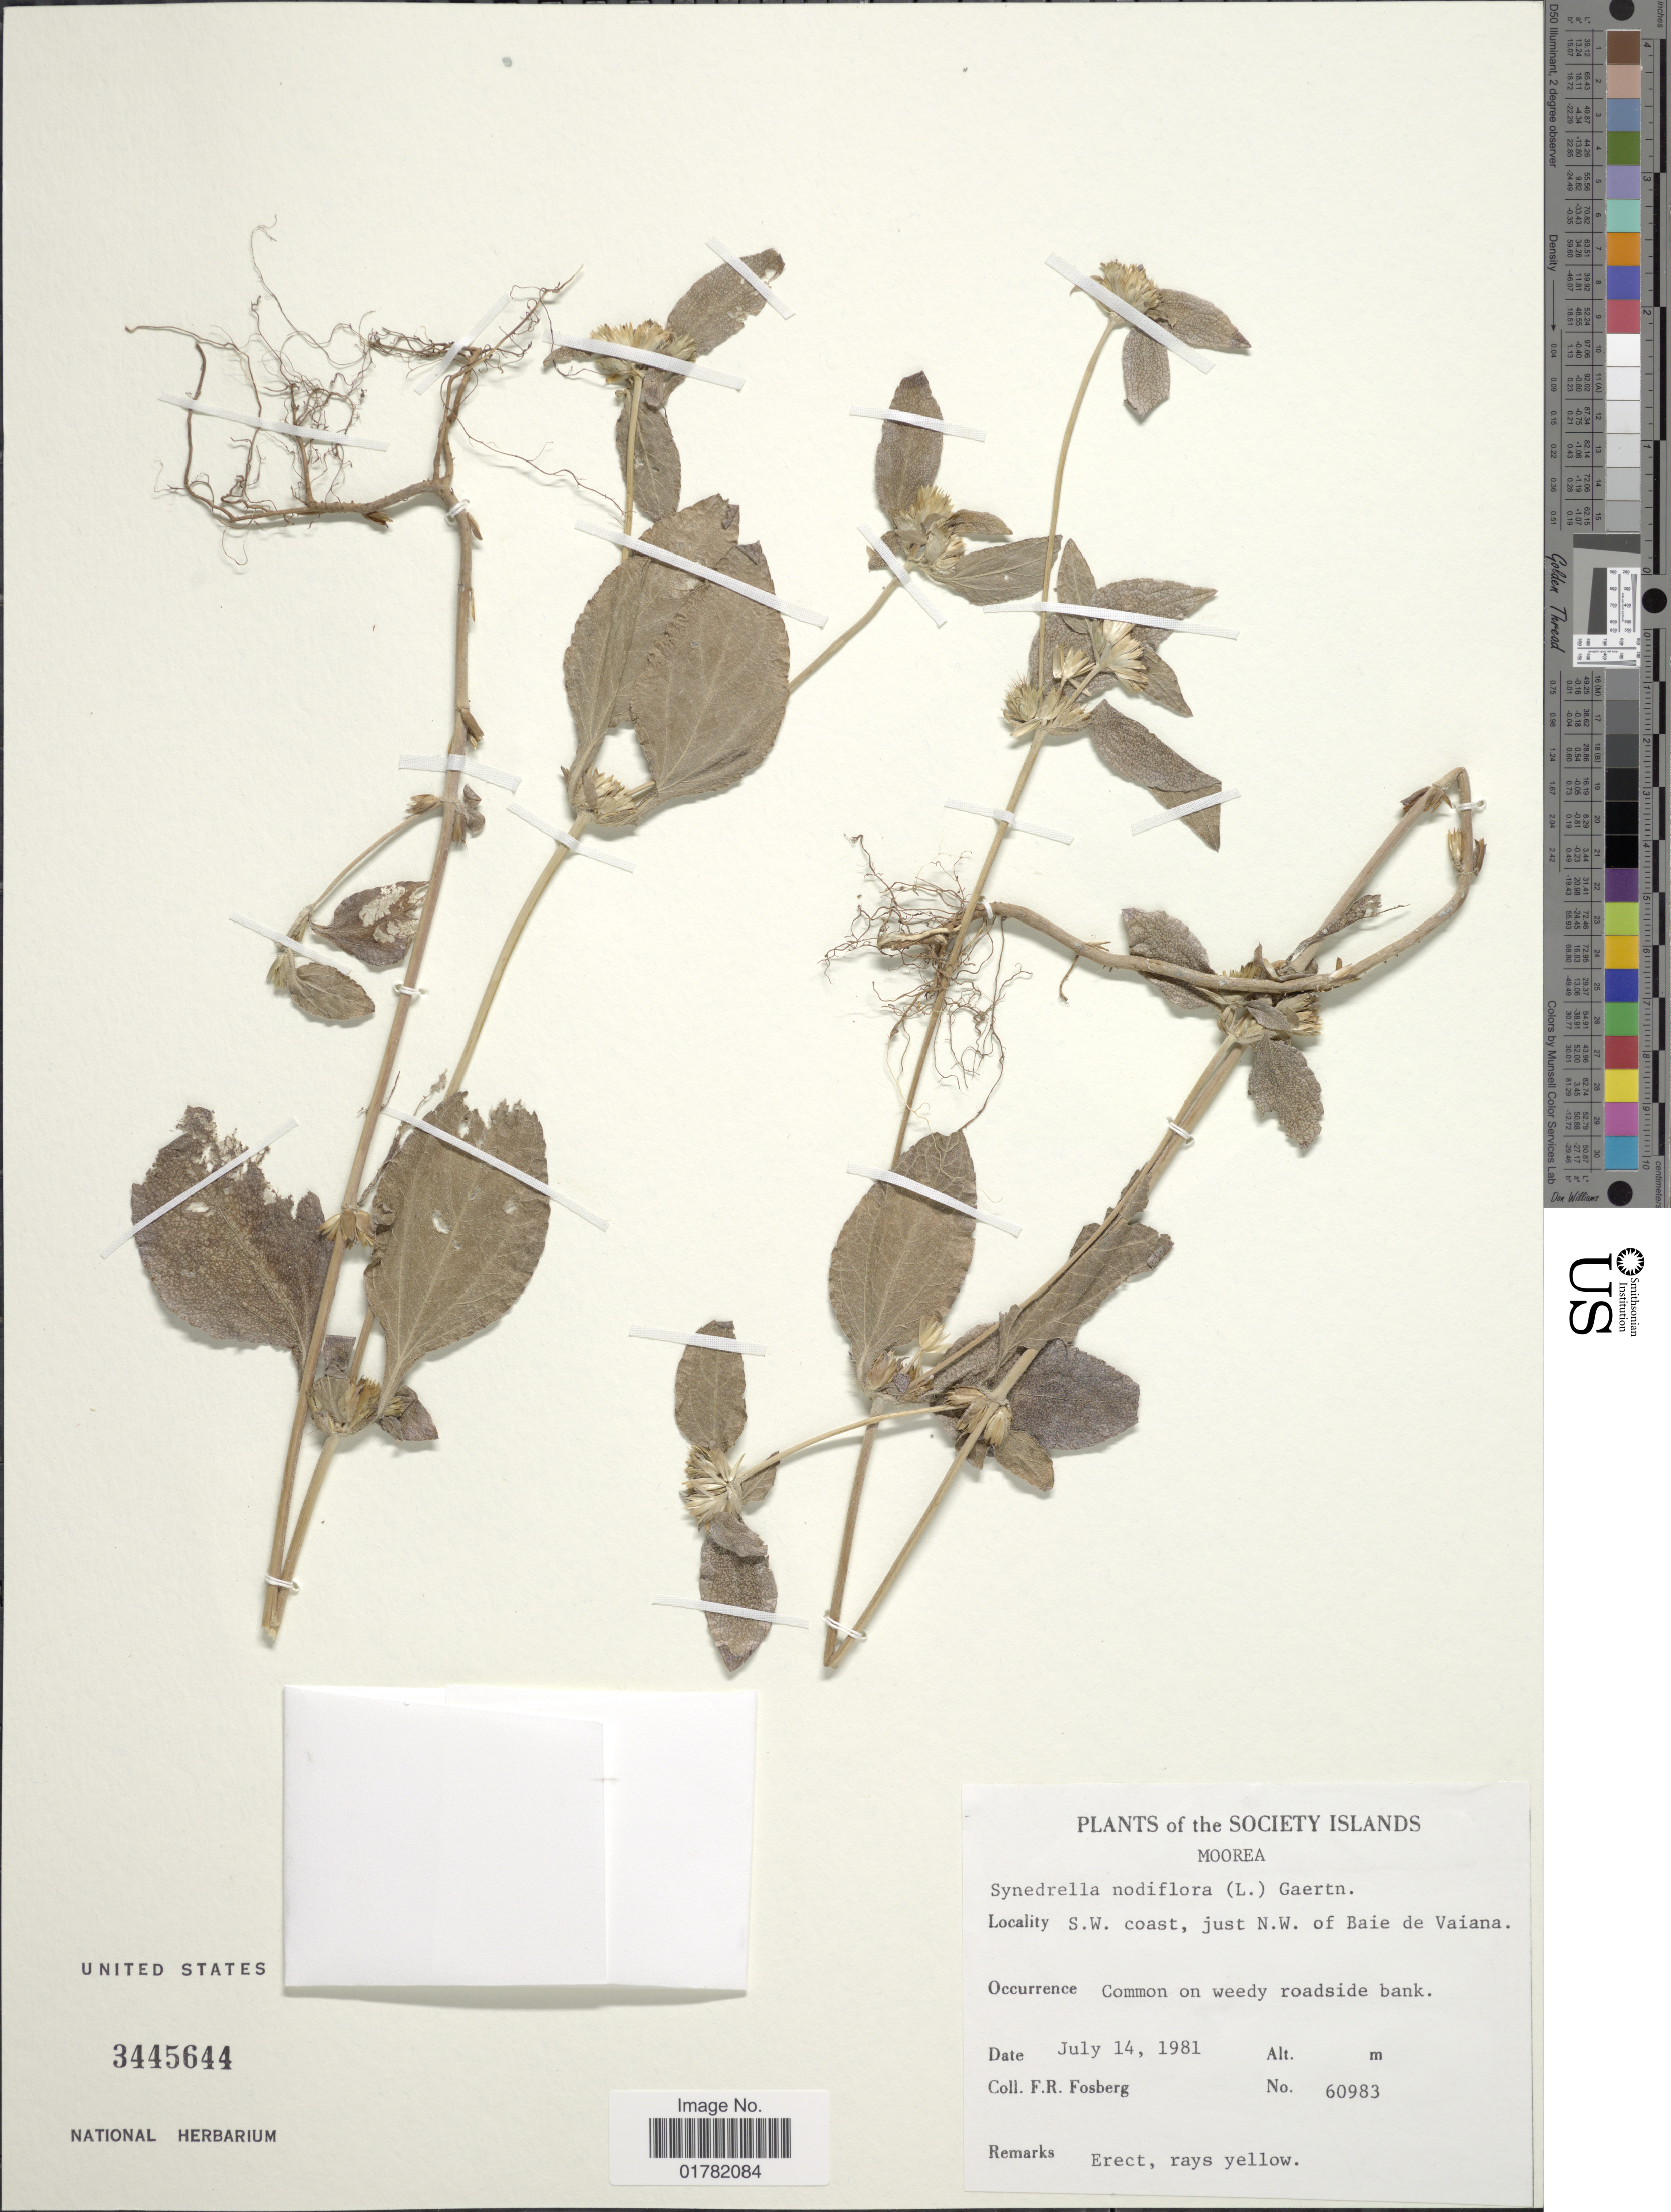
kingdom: Plantae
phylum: Tracheophyta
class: Magnoliopsida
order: Asterales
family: Asteraceae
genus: Synedrella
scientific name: Synedrella nodiflora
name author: (L.) Gaertn.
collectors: F. R. Fosberg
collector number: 60983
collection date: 1981-07-14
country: French Polynesia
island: Moorea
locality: The Society Islands, Moorea, S.W. coast, just N.W. of Baie de Vaiana. Common on weedy roadside bank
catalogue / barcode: US 3445644